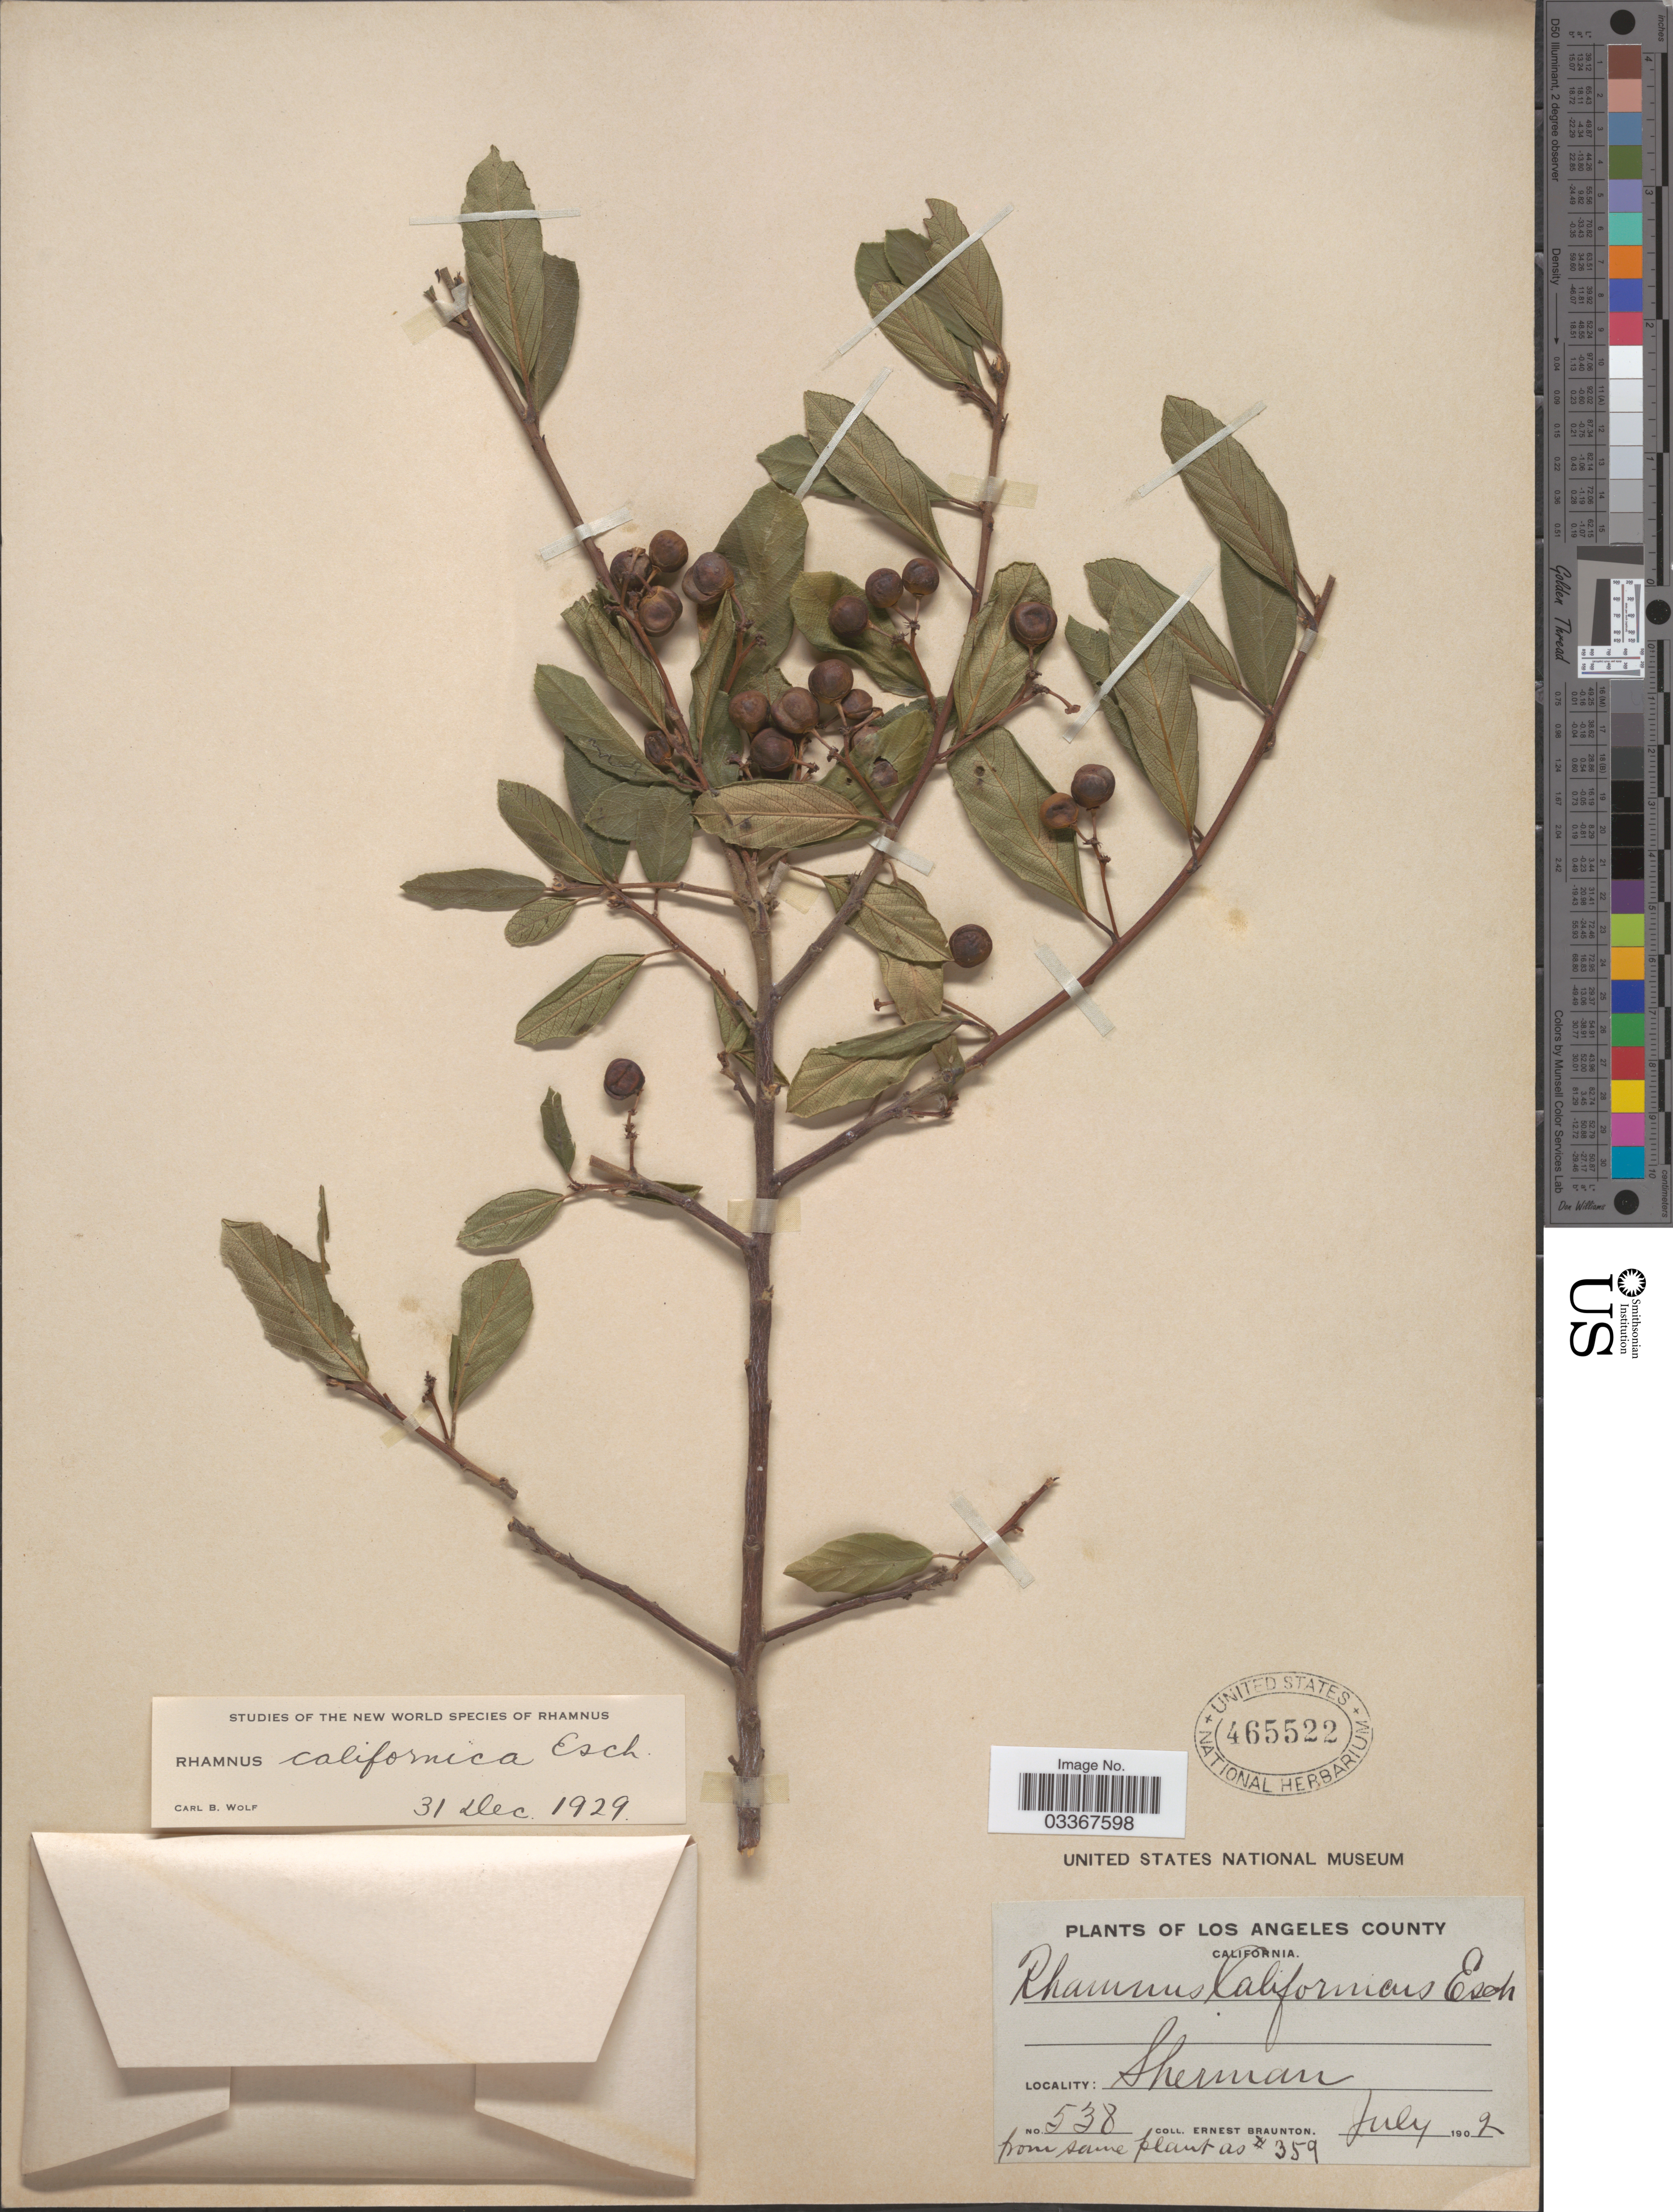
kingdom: Plantae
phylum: Tracheophyta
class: Magnoliopsida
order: Rosales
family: Rhamnaceae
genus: Frangula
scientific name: Frangula californica subsp. californica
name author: (Eschsch.) A. Gray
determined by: Strong, Mark T., (BOT), Smithsonian Institution - National Museum of Natural History (UNITED STATES)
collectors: E. Braunton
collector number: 538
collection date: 1902-07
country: United States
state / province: California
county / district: Los Angeles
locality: Los Angeles County, Sherman.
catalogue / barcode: US 465522